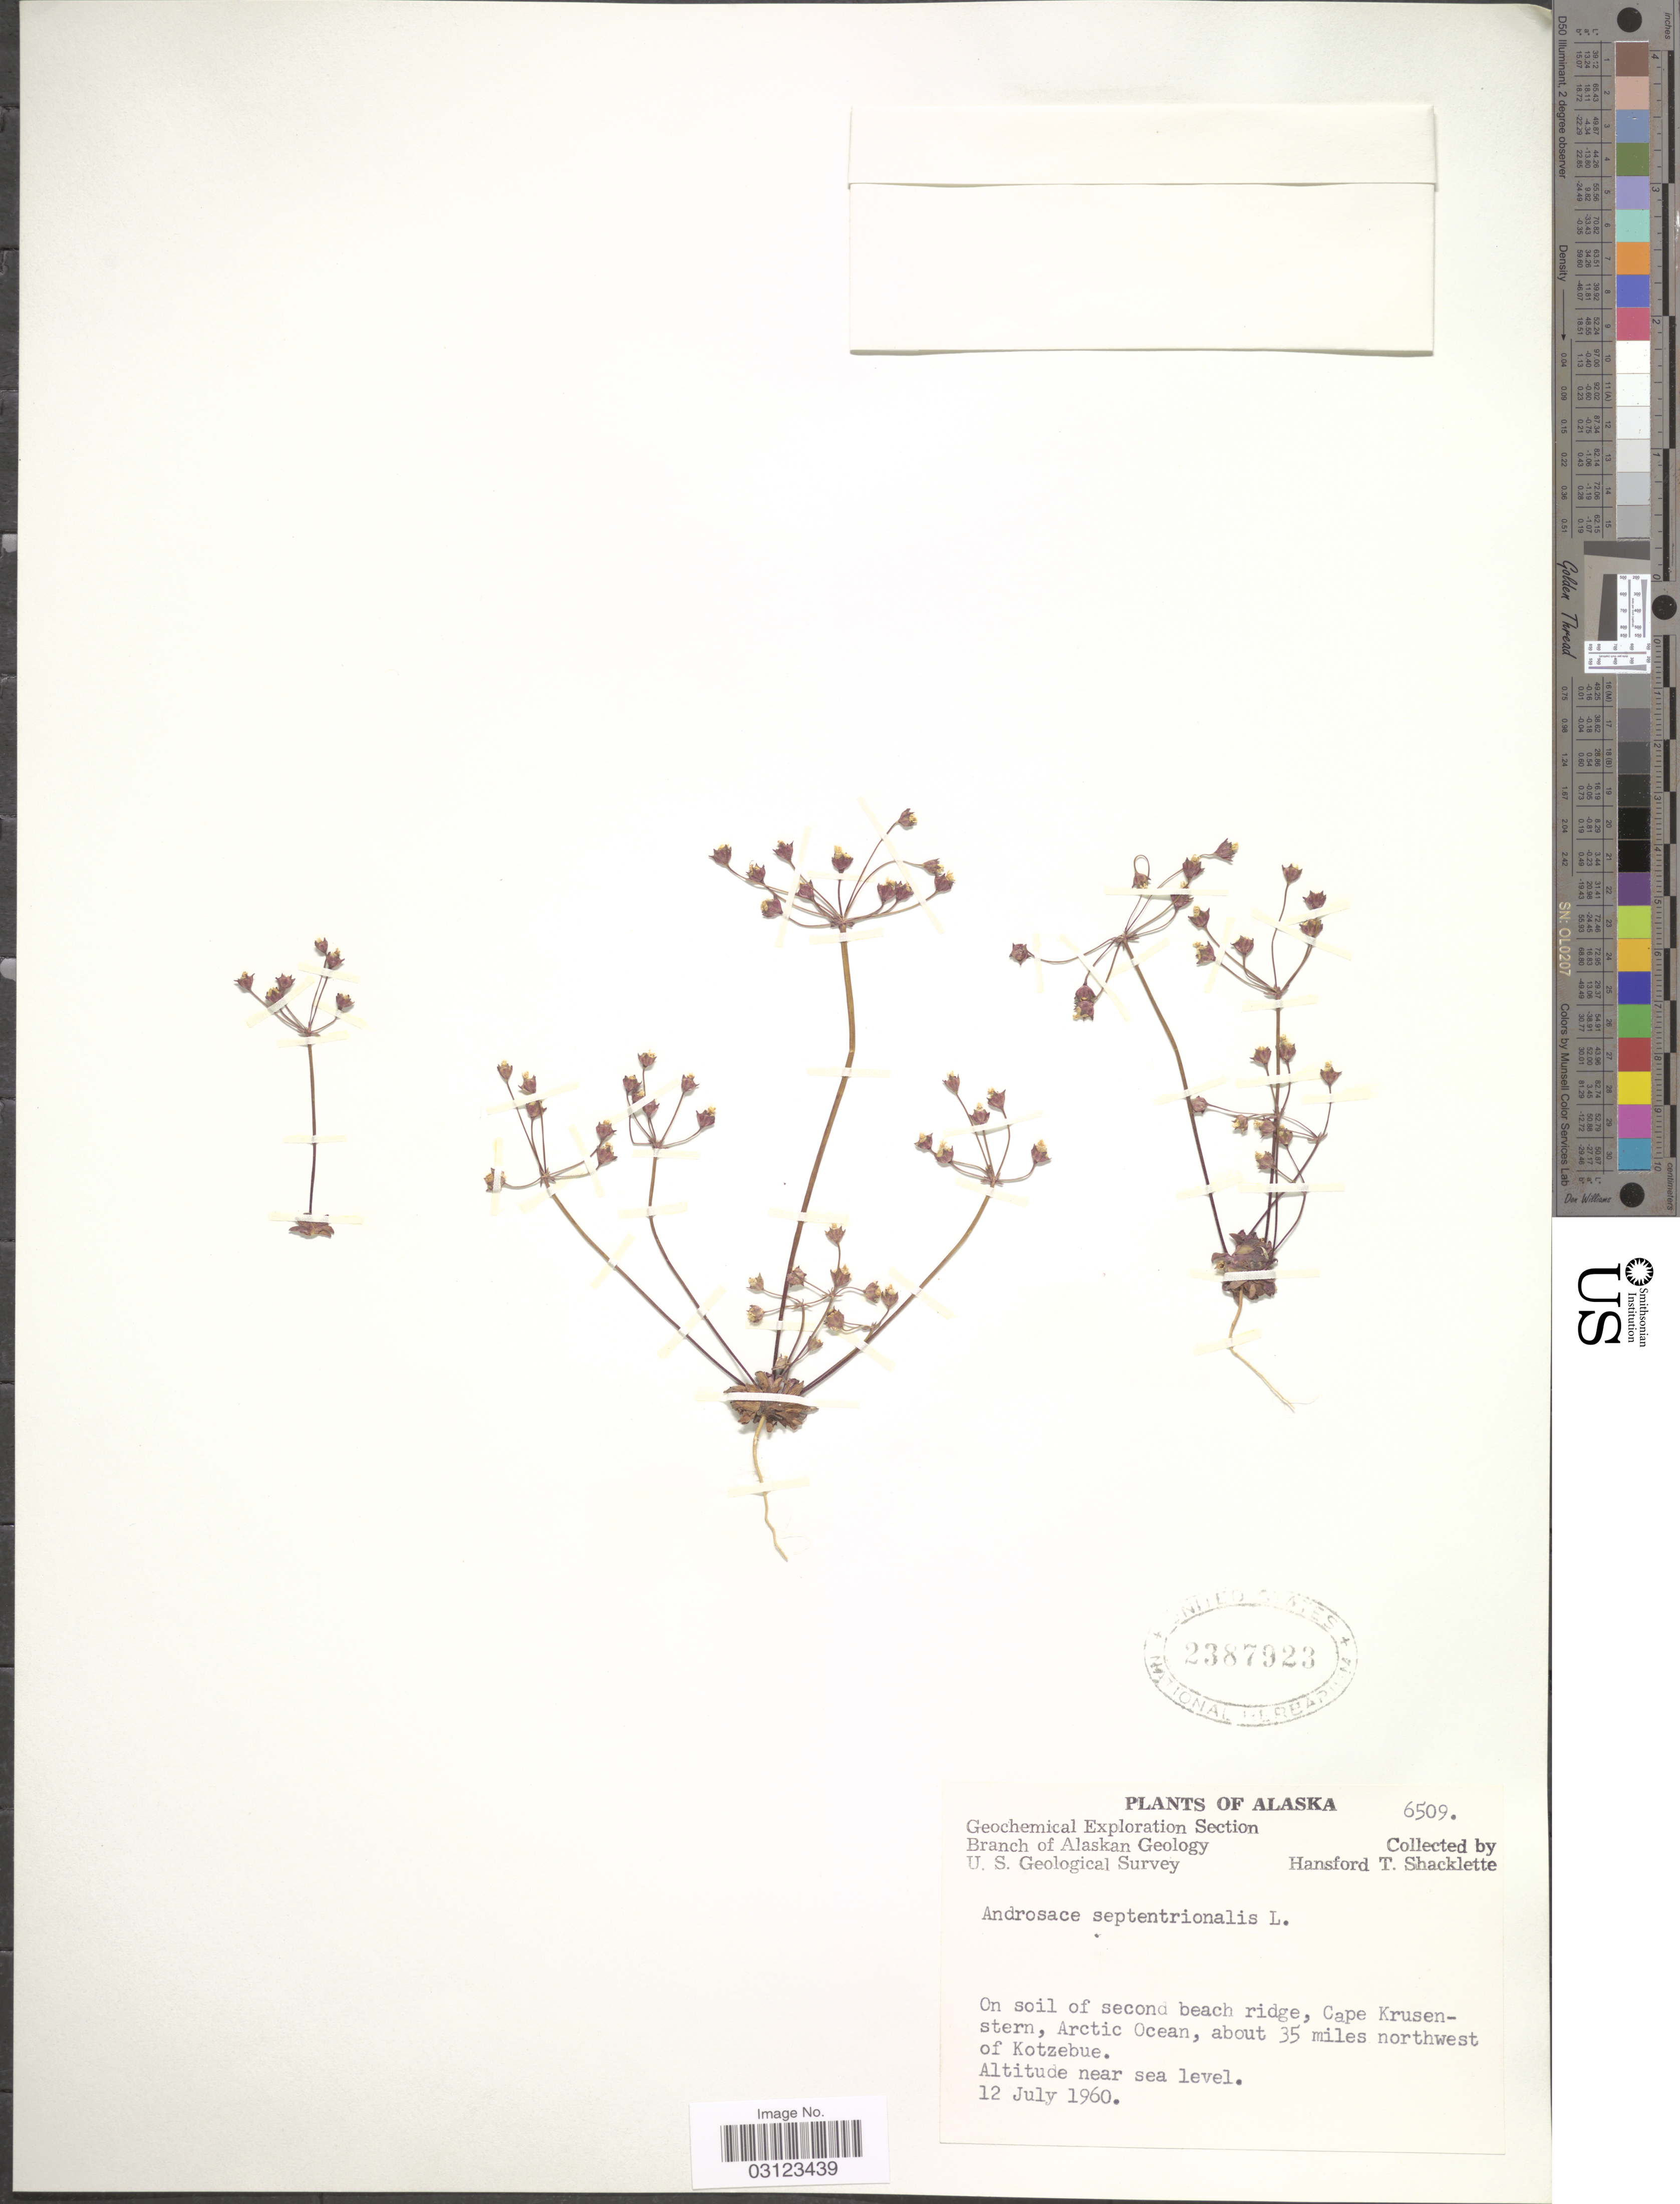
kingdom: Plantae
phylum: Tracheophyta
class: Magnoliopsida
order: Ericales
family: Primulaceae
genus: Androsace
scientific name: Androsace septentrionalis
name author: L.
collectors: H. Shacklette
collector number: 6509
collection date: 1960-07-12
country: United States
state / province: Alaska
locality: Cape Krusenstern, Arctic Ocean, about 35 miles northwest of Kotzebue.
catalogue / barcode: US 2387923